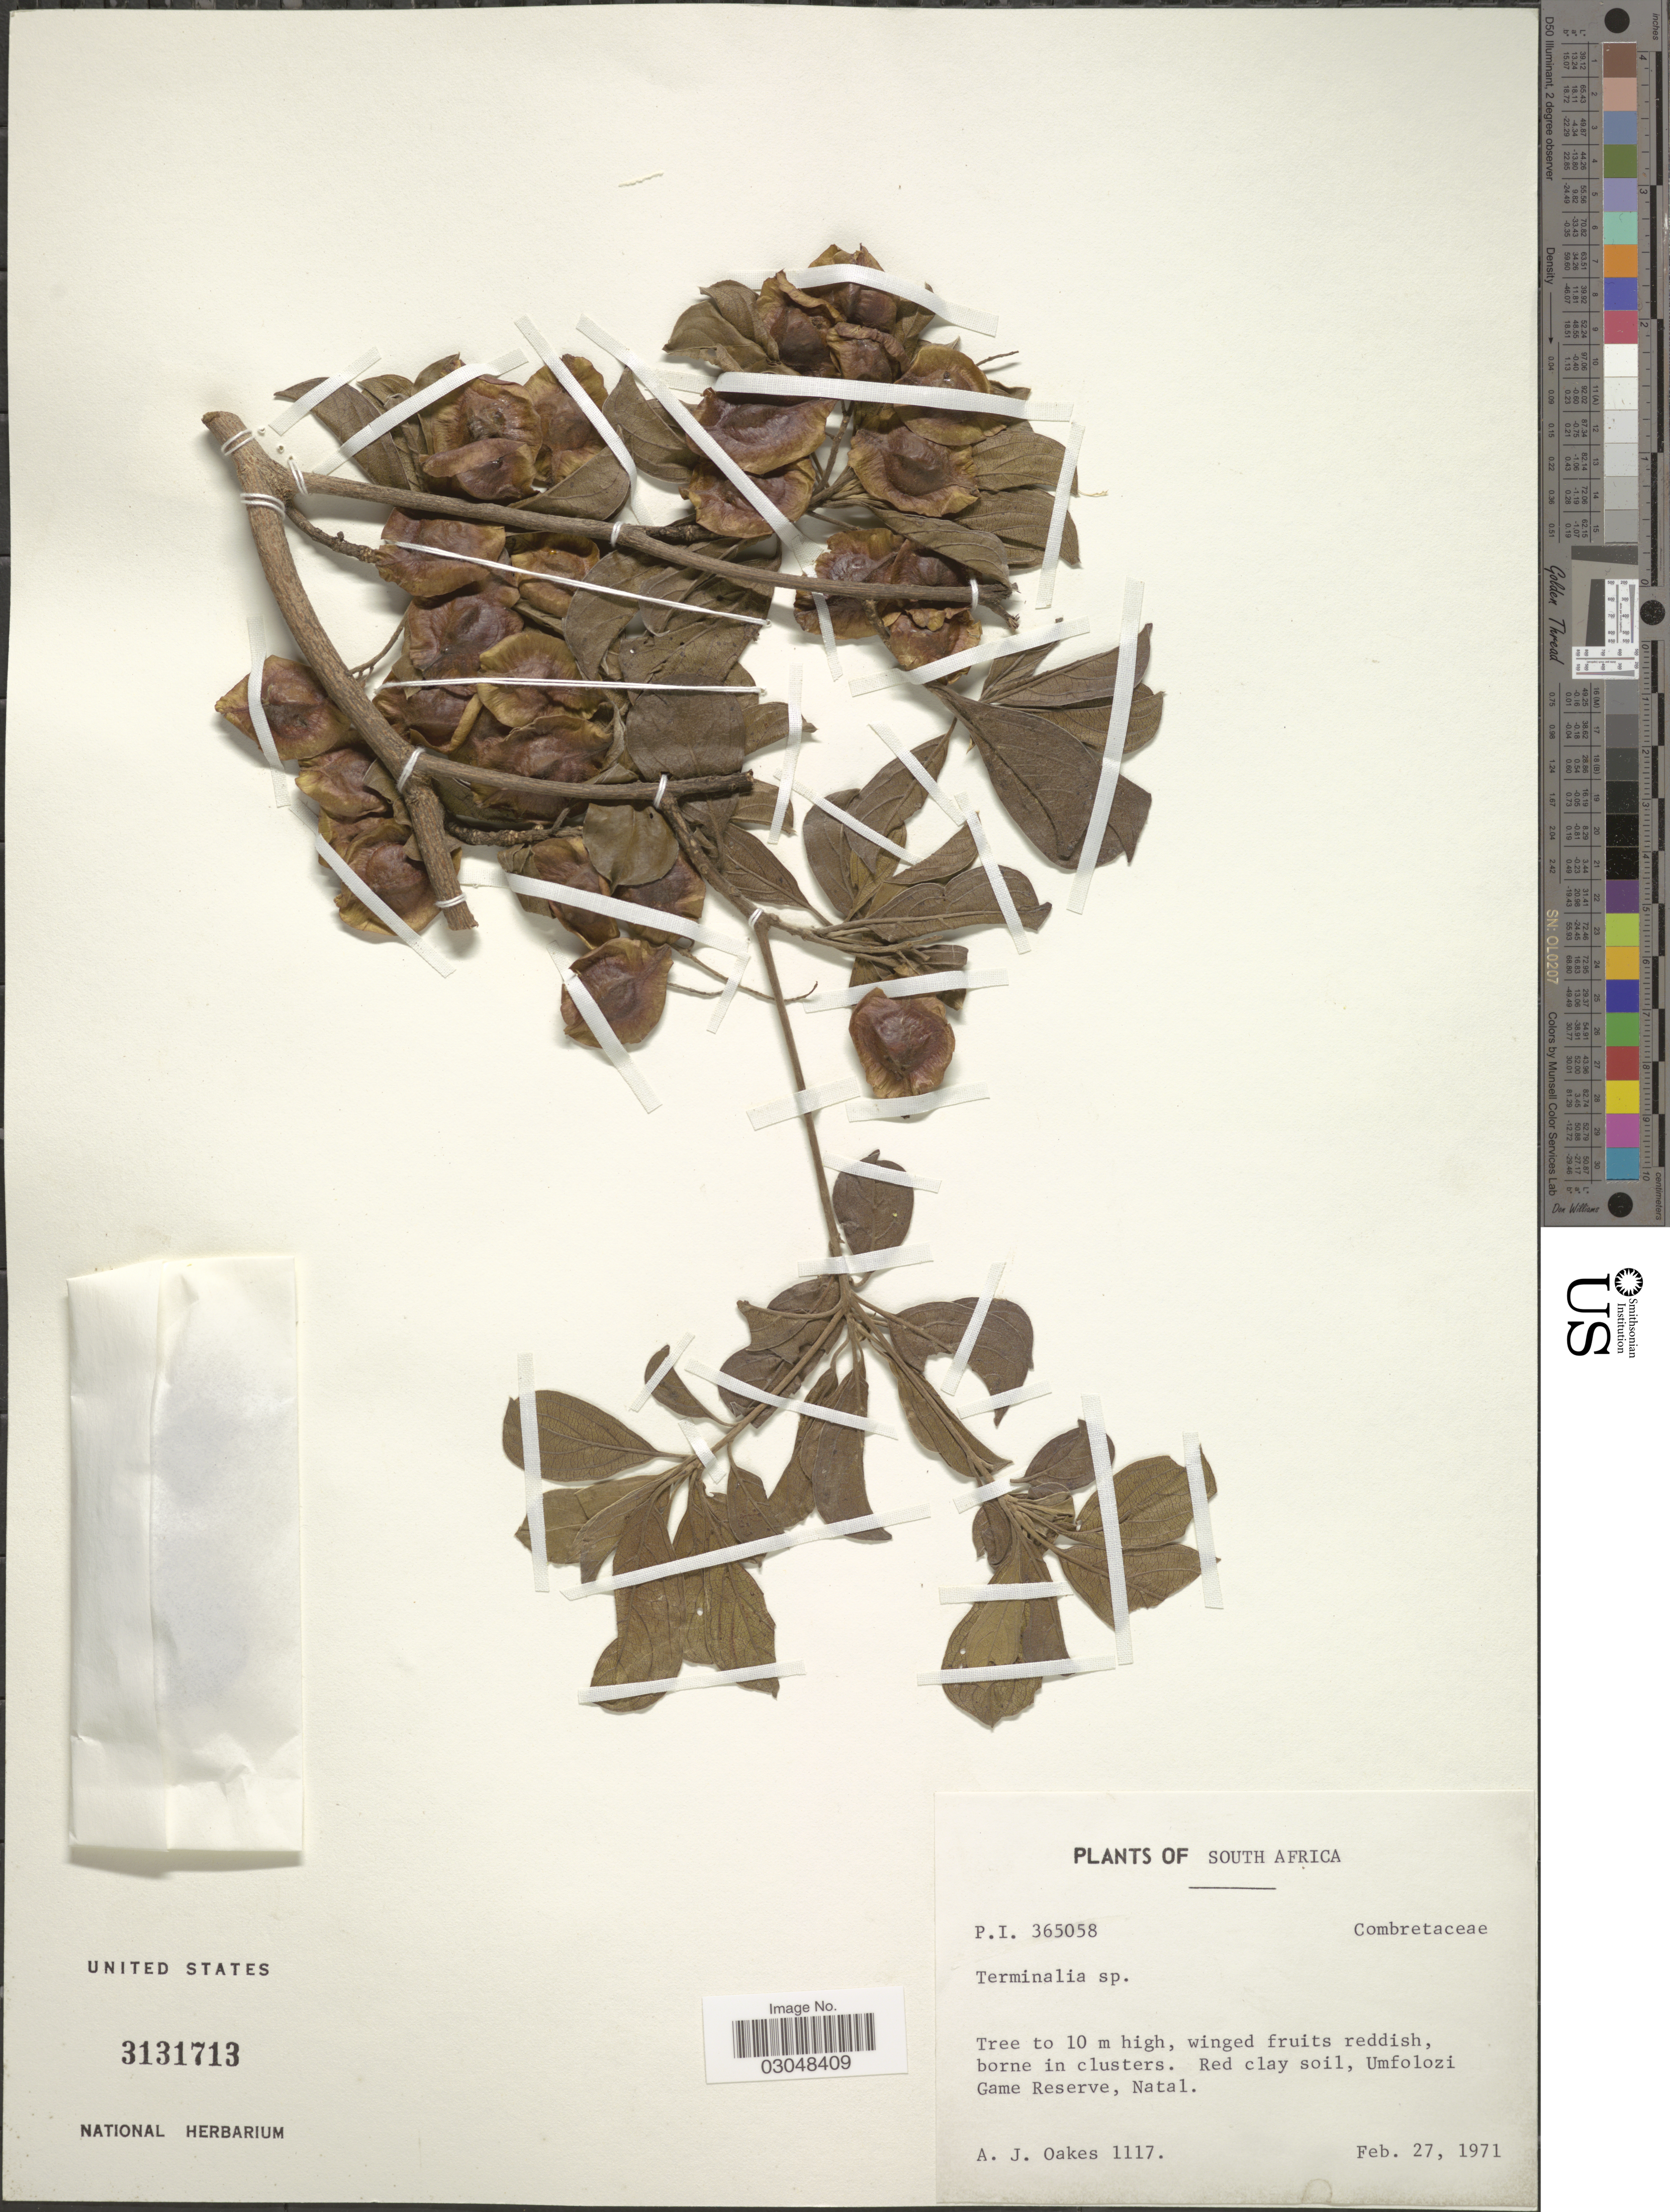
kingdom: Plantae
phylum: Tracheophyta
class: Magnoliopsida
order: Myrtales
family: Combretaceae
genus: Terminalia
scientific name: Terminalia sp.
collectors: A. Oakes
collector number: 1117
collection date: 1971-02-27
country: South Africa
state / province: KwaZulu-Natal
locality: Umfolozi Game Reserve, Natal.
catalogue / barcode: US 3131713